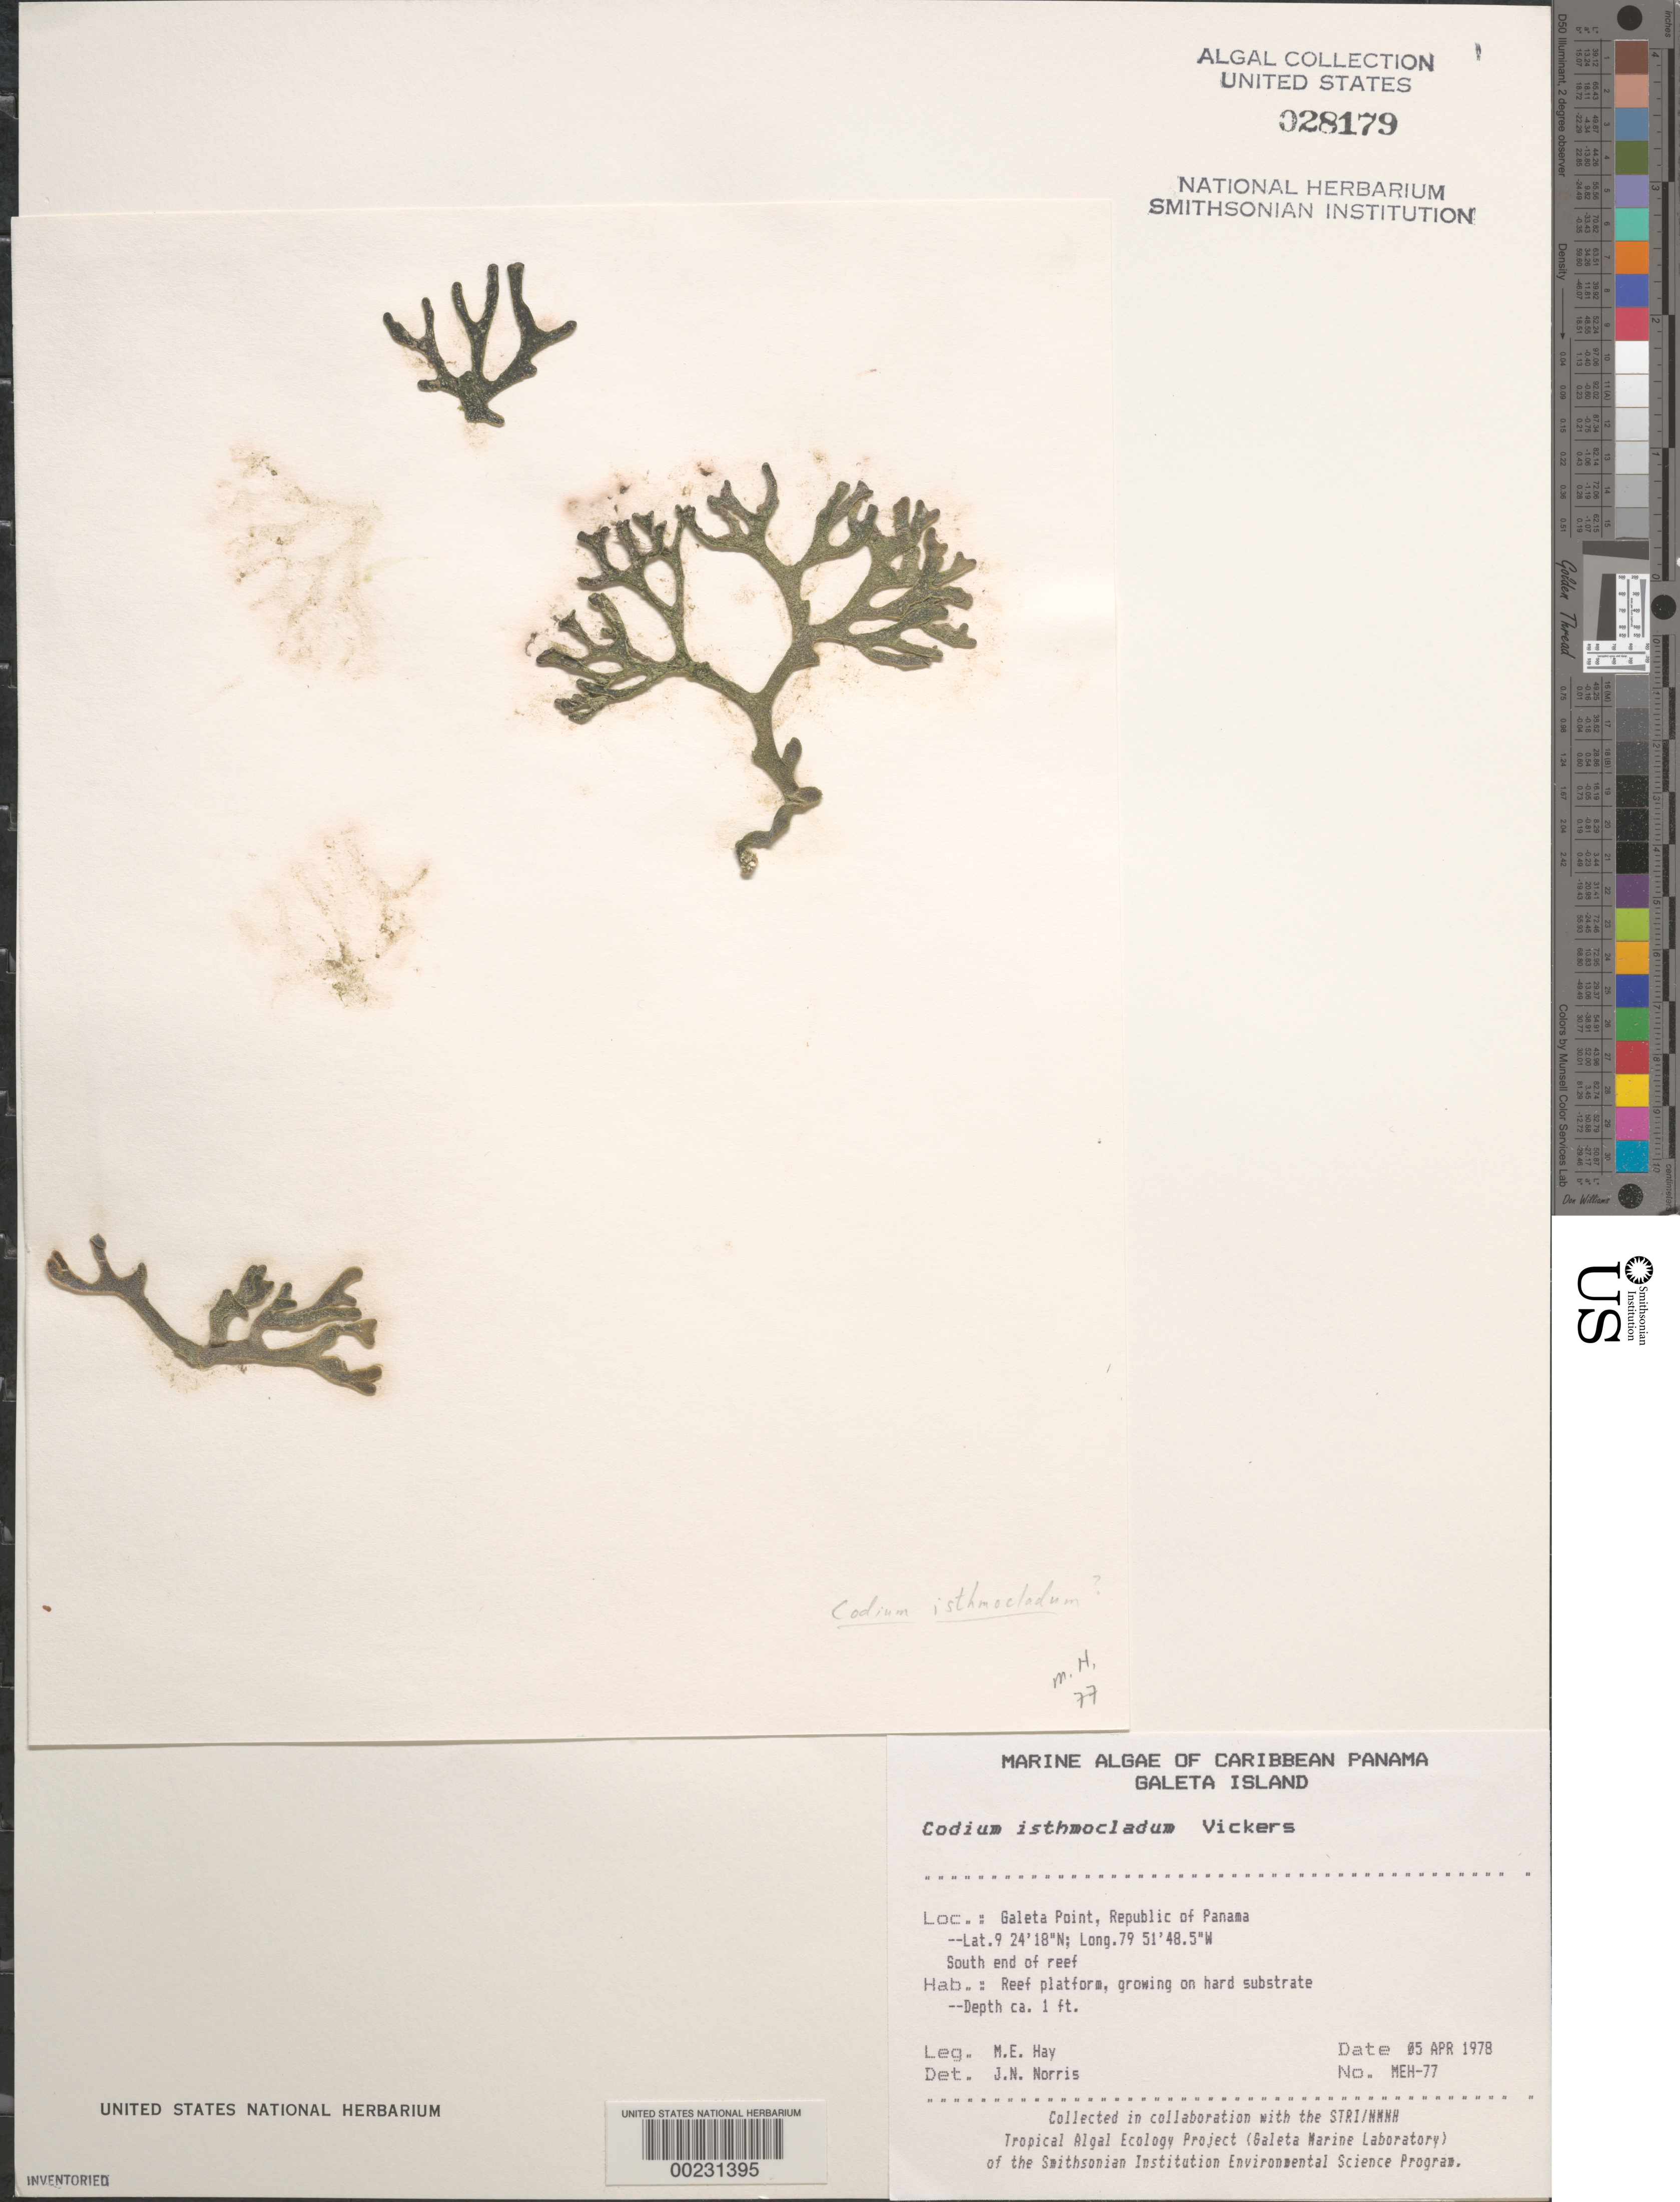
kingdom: Plantae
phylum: Chlorophyta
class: Ulvophyceae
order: Bryopsidales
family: Codiaceae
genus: Codium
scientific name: Codium isthmocladum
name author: Vickers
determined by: Norris, James N.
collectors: M. E. Hay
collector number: MEH-77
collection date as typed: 05 Apr 1978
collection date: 1978-04-05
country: Panama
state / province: Colón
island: Galeta Island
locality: Galeta Point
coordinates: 9 24' 18" N, 79 51' 48.5" W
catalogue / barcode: US 28179